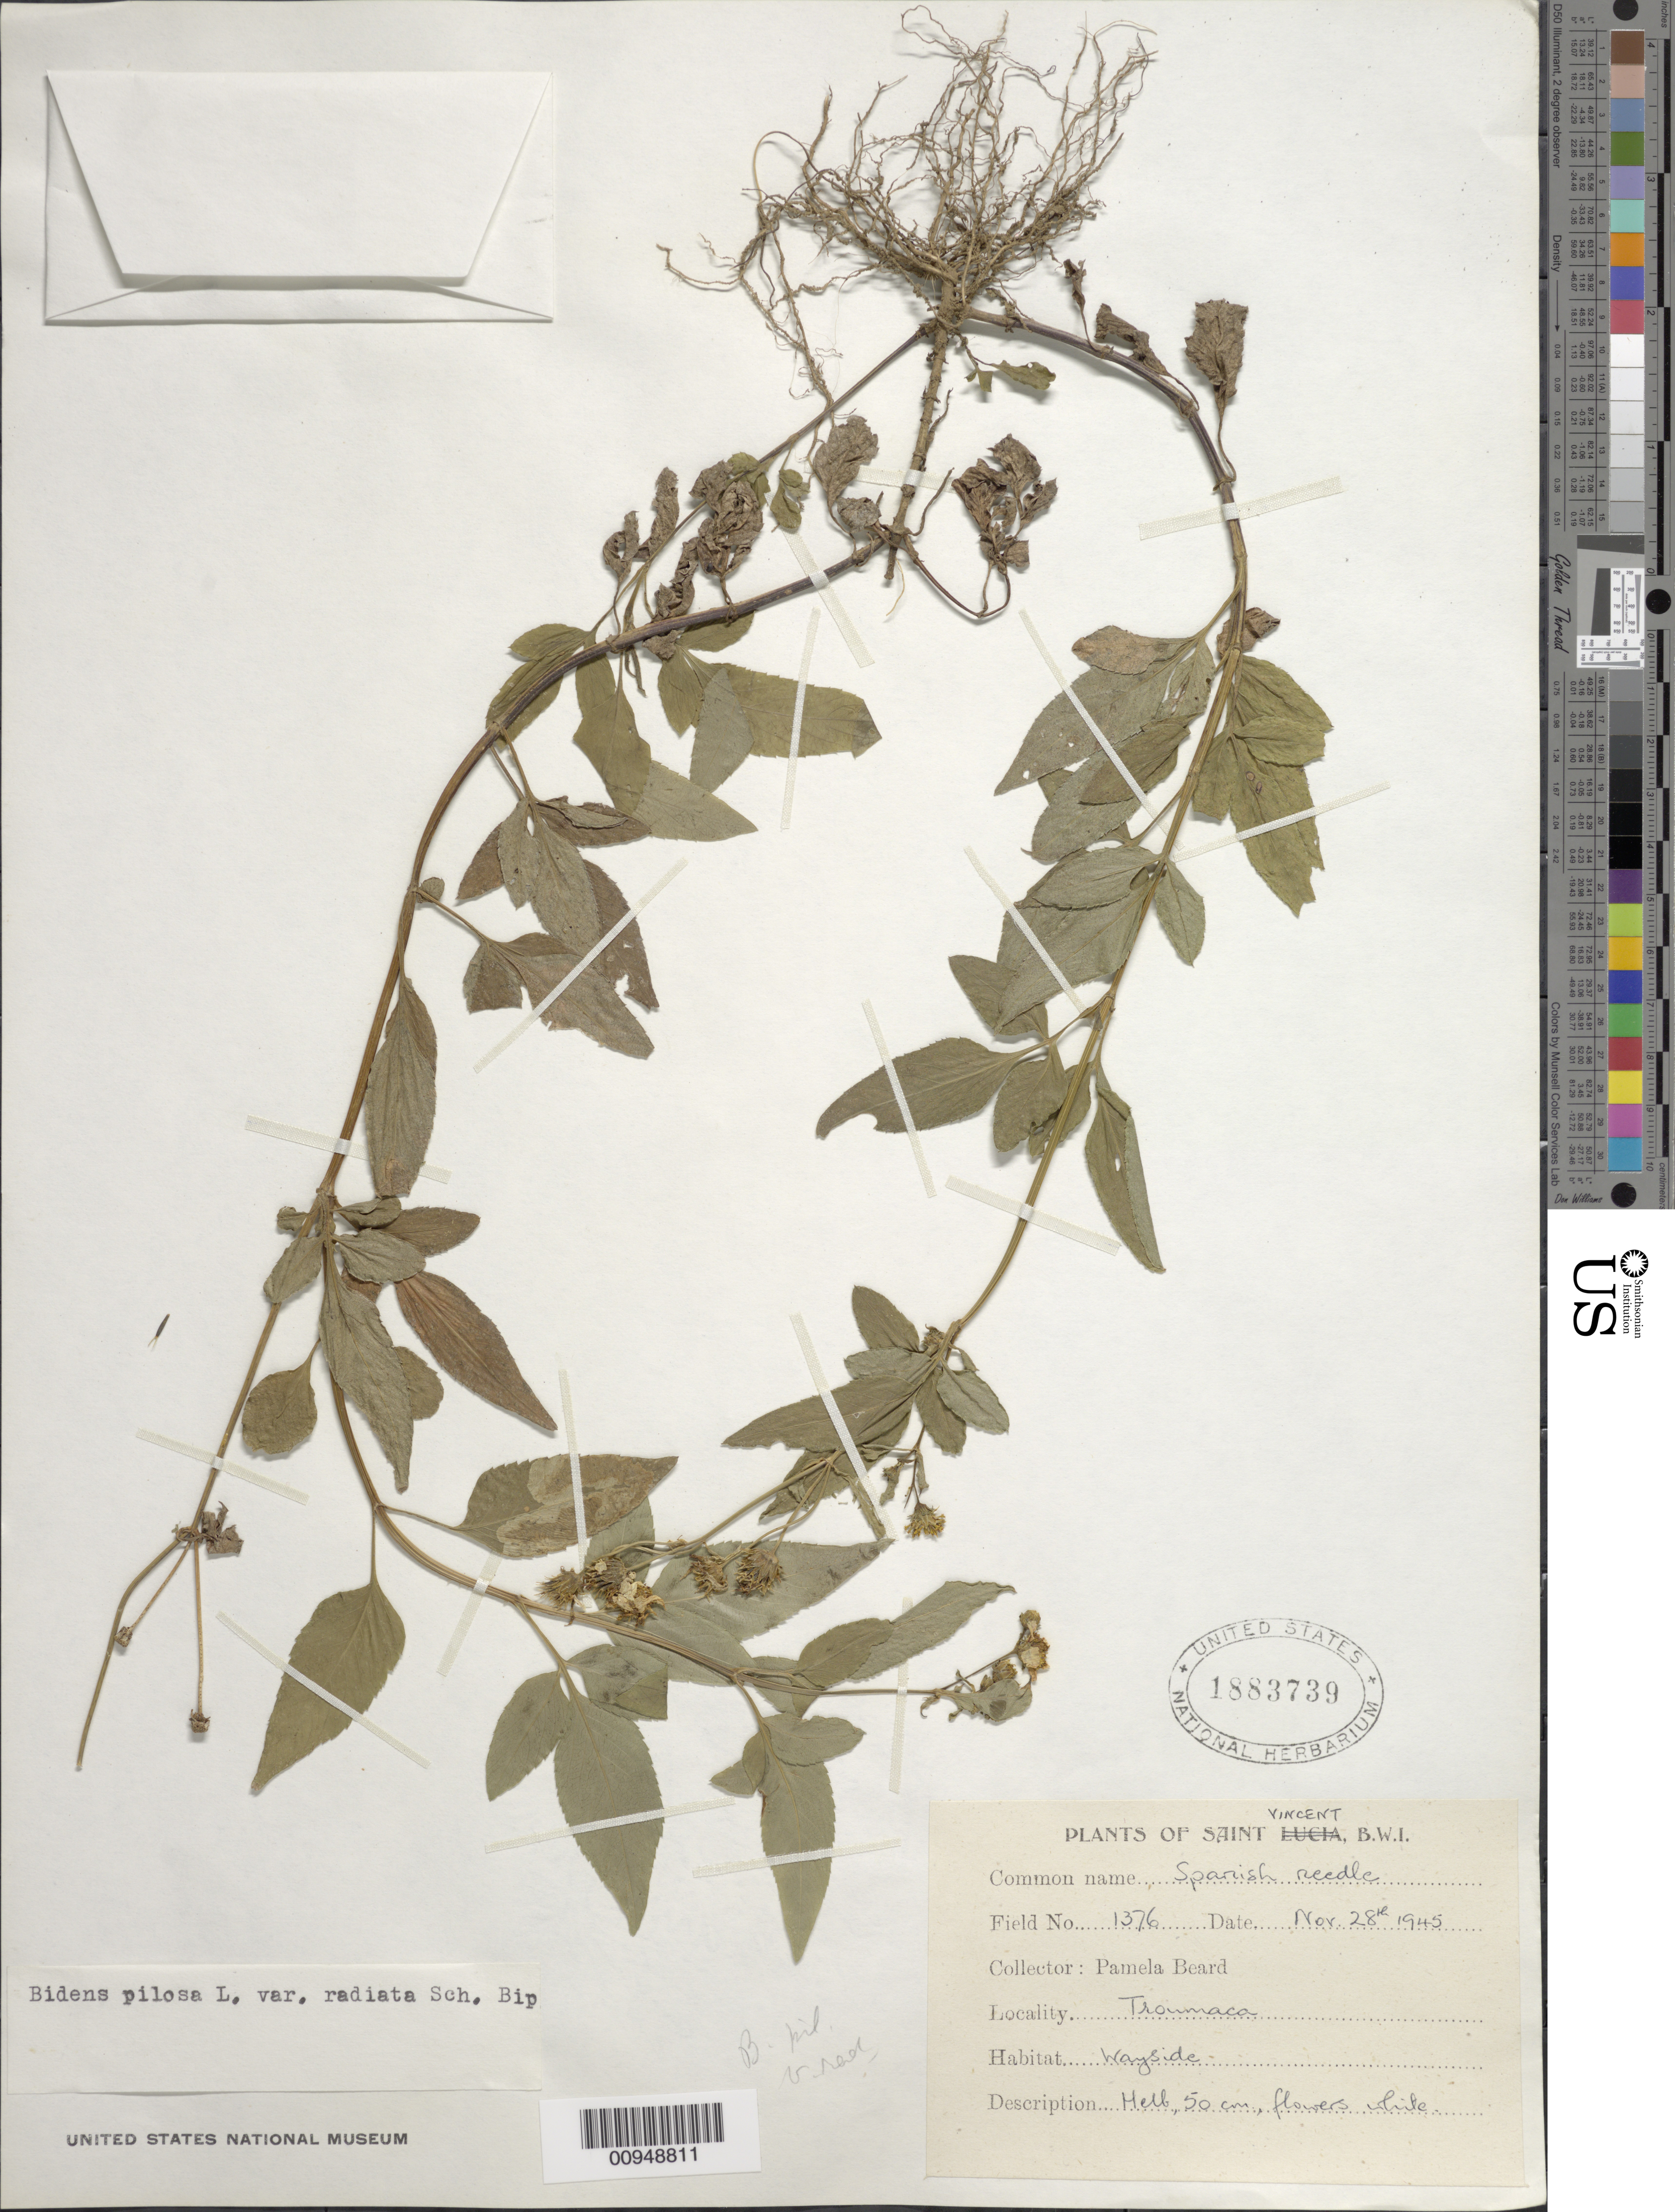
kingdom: Plantae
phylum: Tracheophyta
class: Magnoliopsida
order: Asterales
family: Asteraceae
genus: Bidens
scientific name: Bidens alba var. radiata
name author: (Sch. Bip.) R.E. Ballard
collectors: P. Beard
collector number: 1376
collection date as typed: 28 Mar 1945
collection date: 1945-03-28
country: St. Vincent - Grenadines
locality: Troumaca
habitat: Wayside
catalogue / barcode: US 1883739